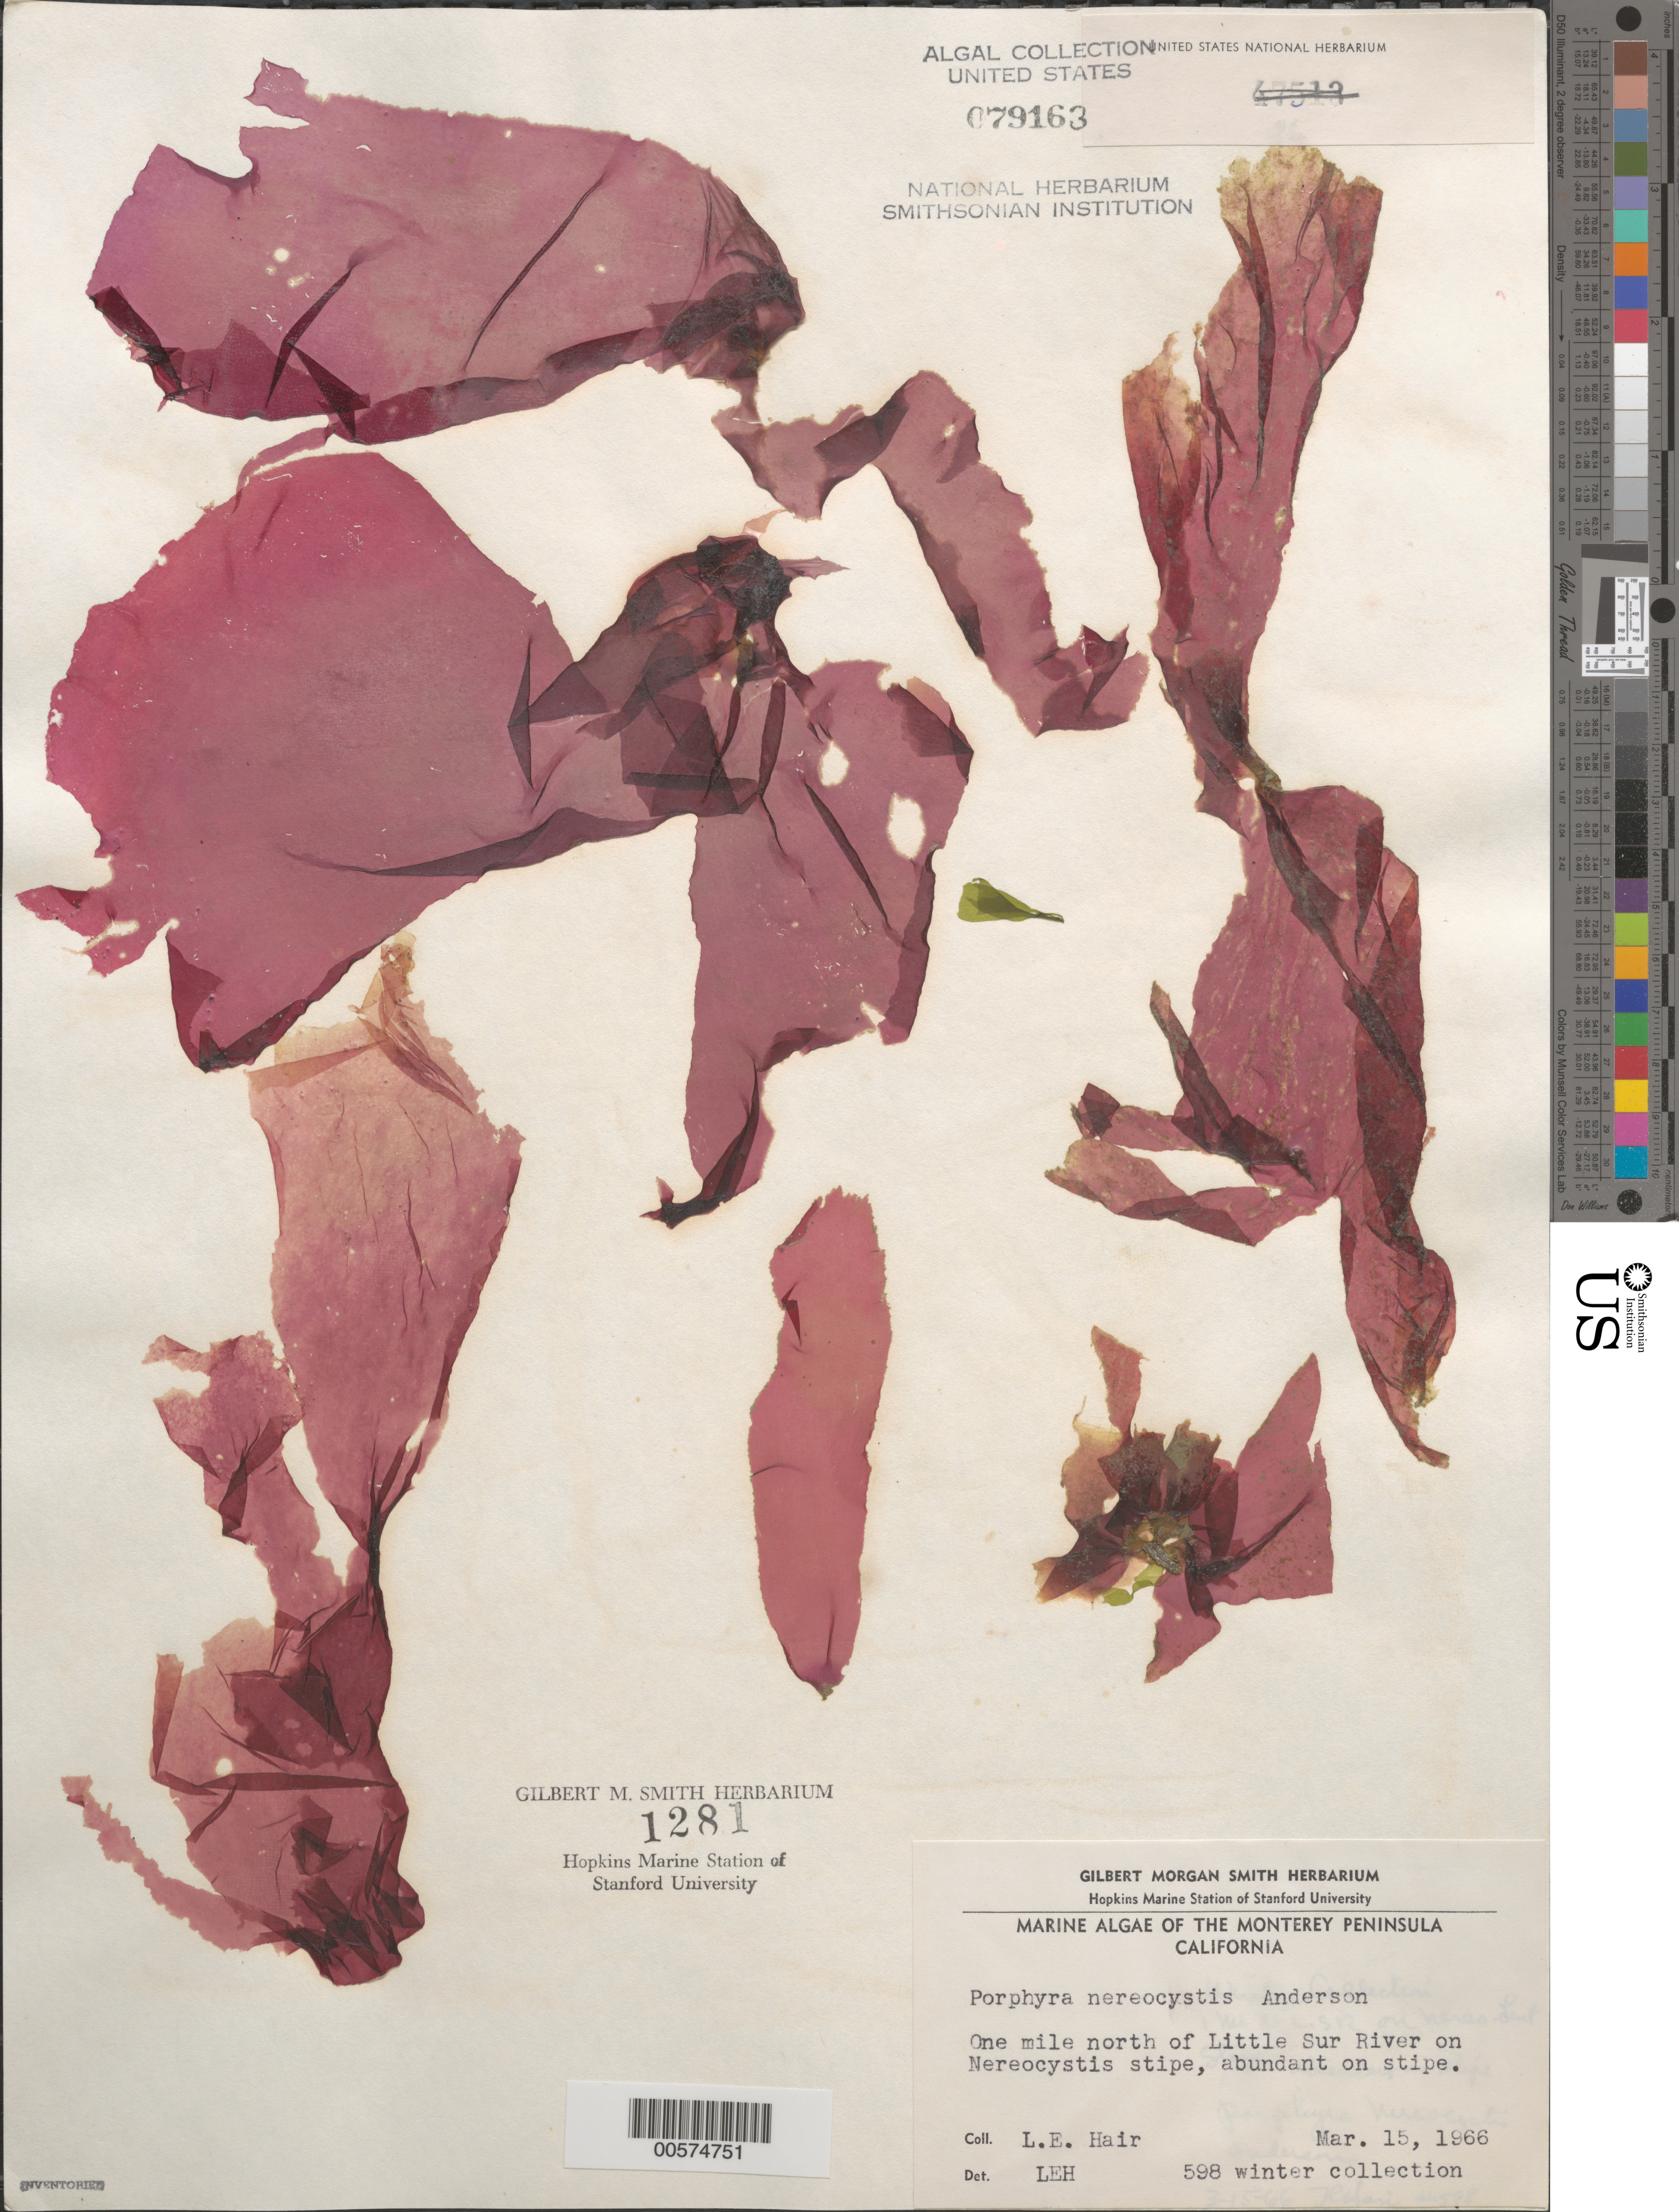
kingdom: Plantae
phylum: Rhodophyta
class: Bangiophyceae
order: Bangiales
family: Bangiaceae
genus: Pyropia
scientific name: Pyropia nereocystis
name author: (C.L. Anderson) S.C. Lindstrom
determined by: Algae name updating Project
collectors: L. Hair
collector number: Leh 598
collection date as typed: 15 Mar 1966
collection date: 1966-03-15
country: United States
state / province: California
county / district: Monterey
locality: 1 mile north of Little Sur River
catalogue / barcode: US 79163